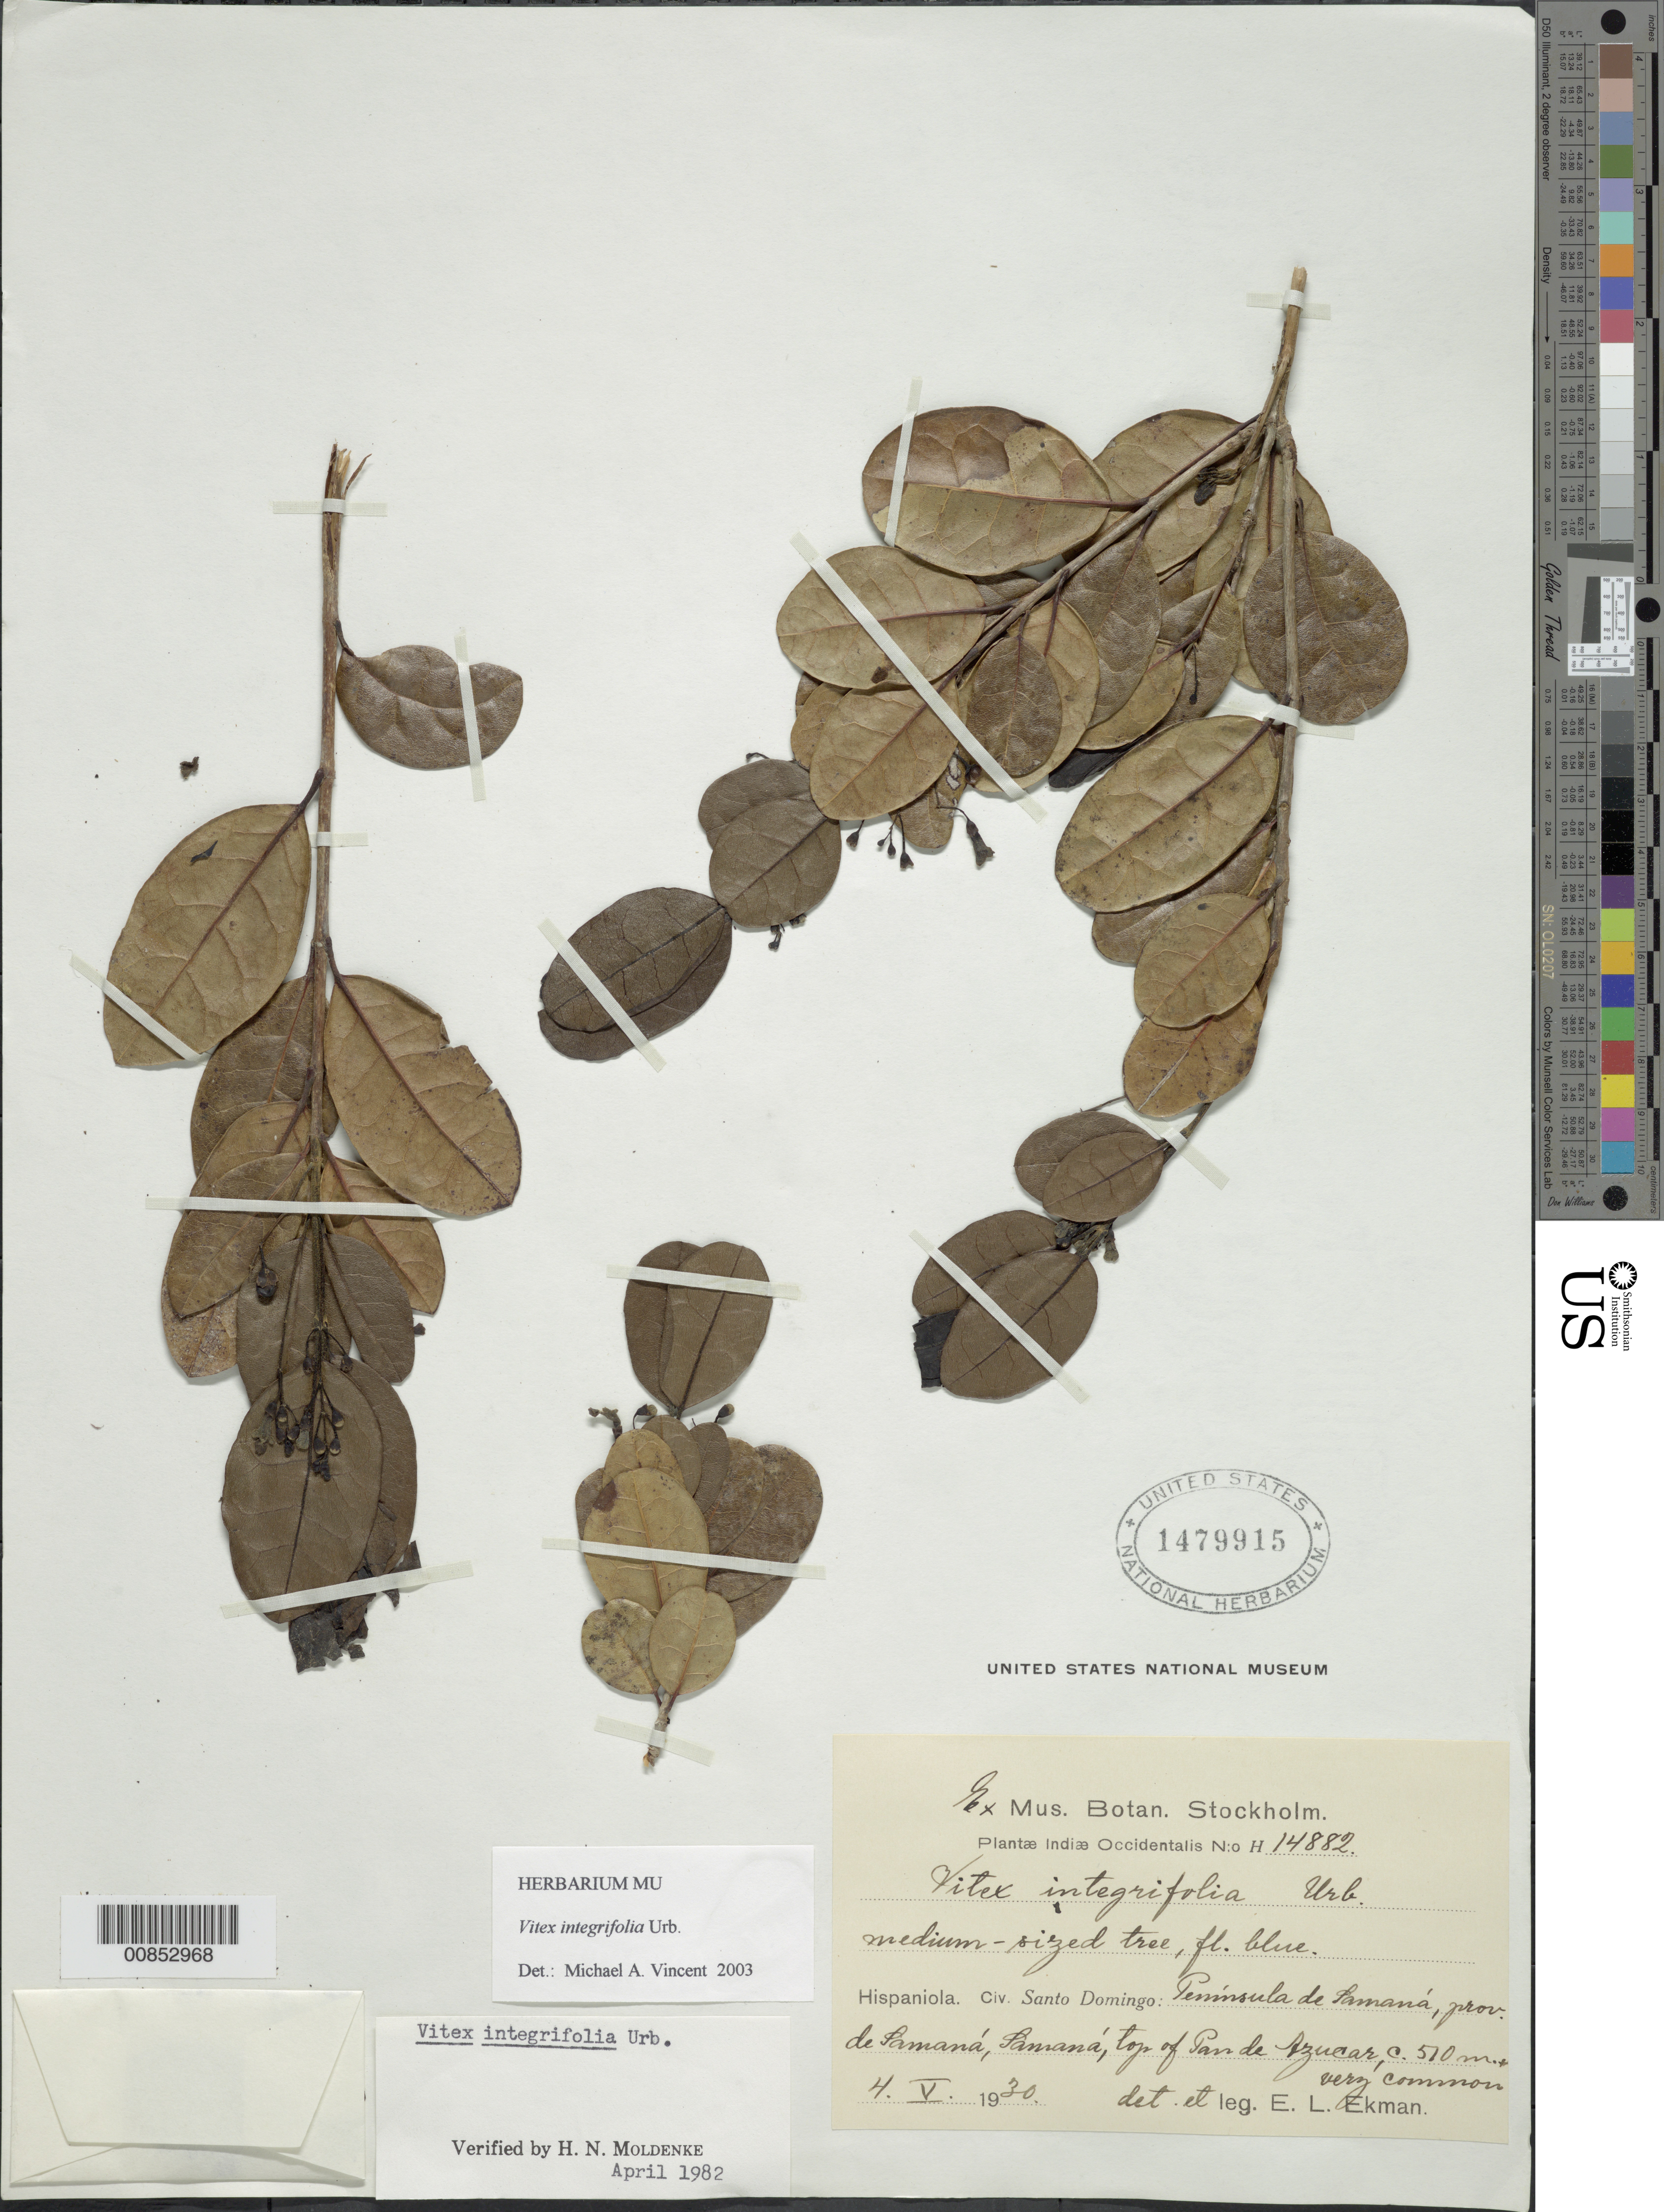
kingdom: Plantae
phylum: Tracheophyta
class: Magnoliopsida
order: Lamiales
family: Lamiaceae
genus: Vitex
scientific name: Vitex integrifolia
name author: Urb.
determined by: Vincent, Michael A.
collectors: E. L. Ekman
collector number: H 14882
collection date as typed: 04 May 1930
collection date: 1930-05-04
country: Dominican Republic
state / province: Samana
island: Hispaniola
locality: Península de Samaná, Samaná, top of Pan de Azucar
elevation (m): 510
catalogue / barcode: US 1479915